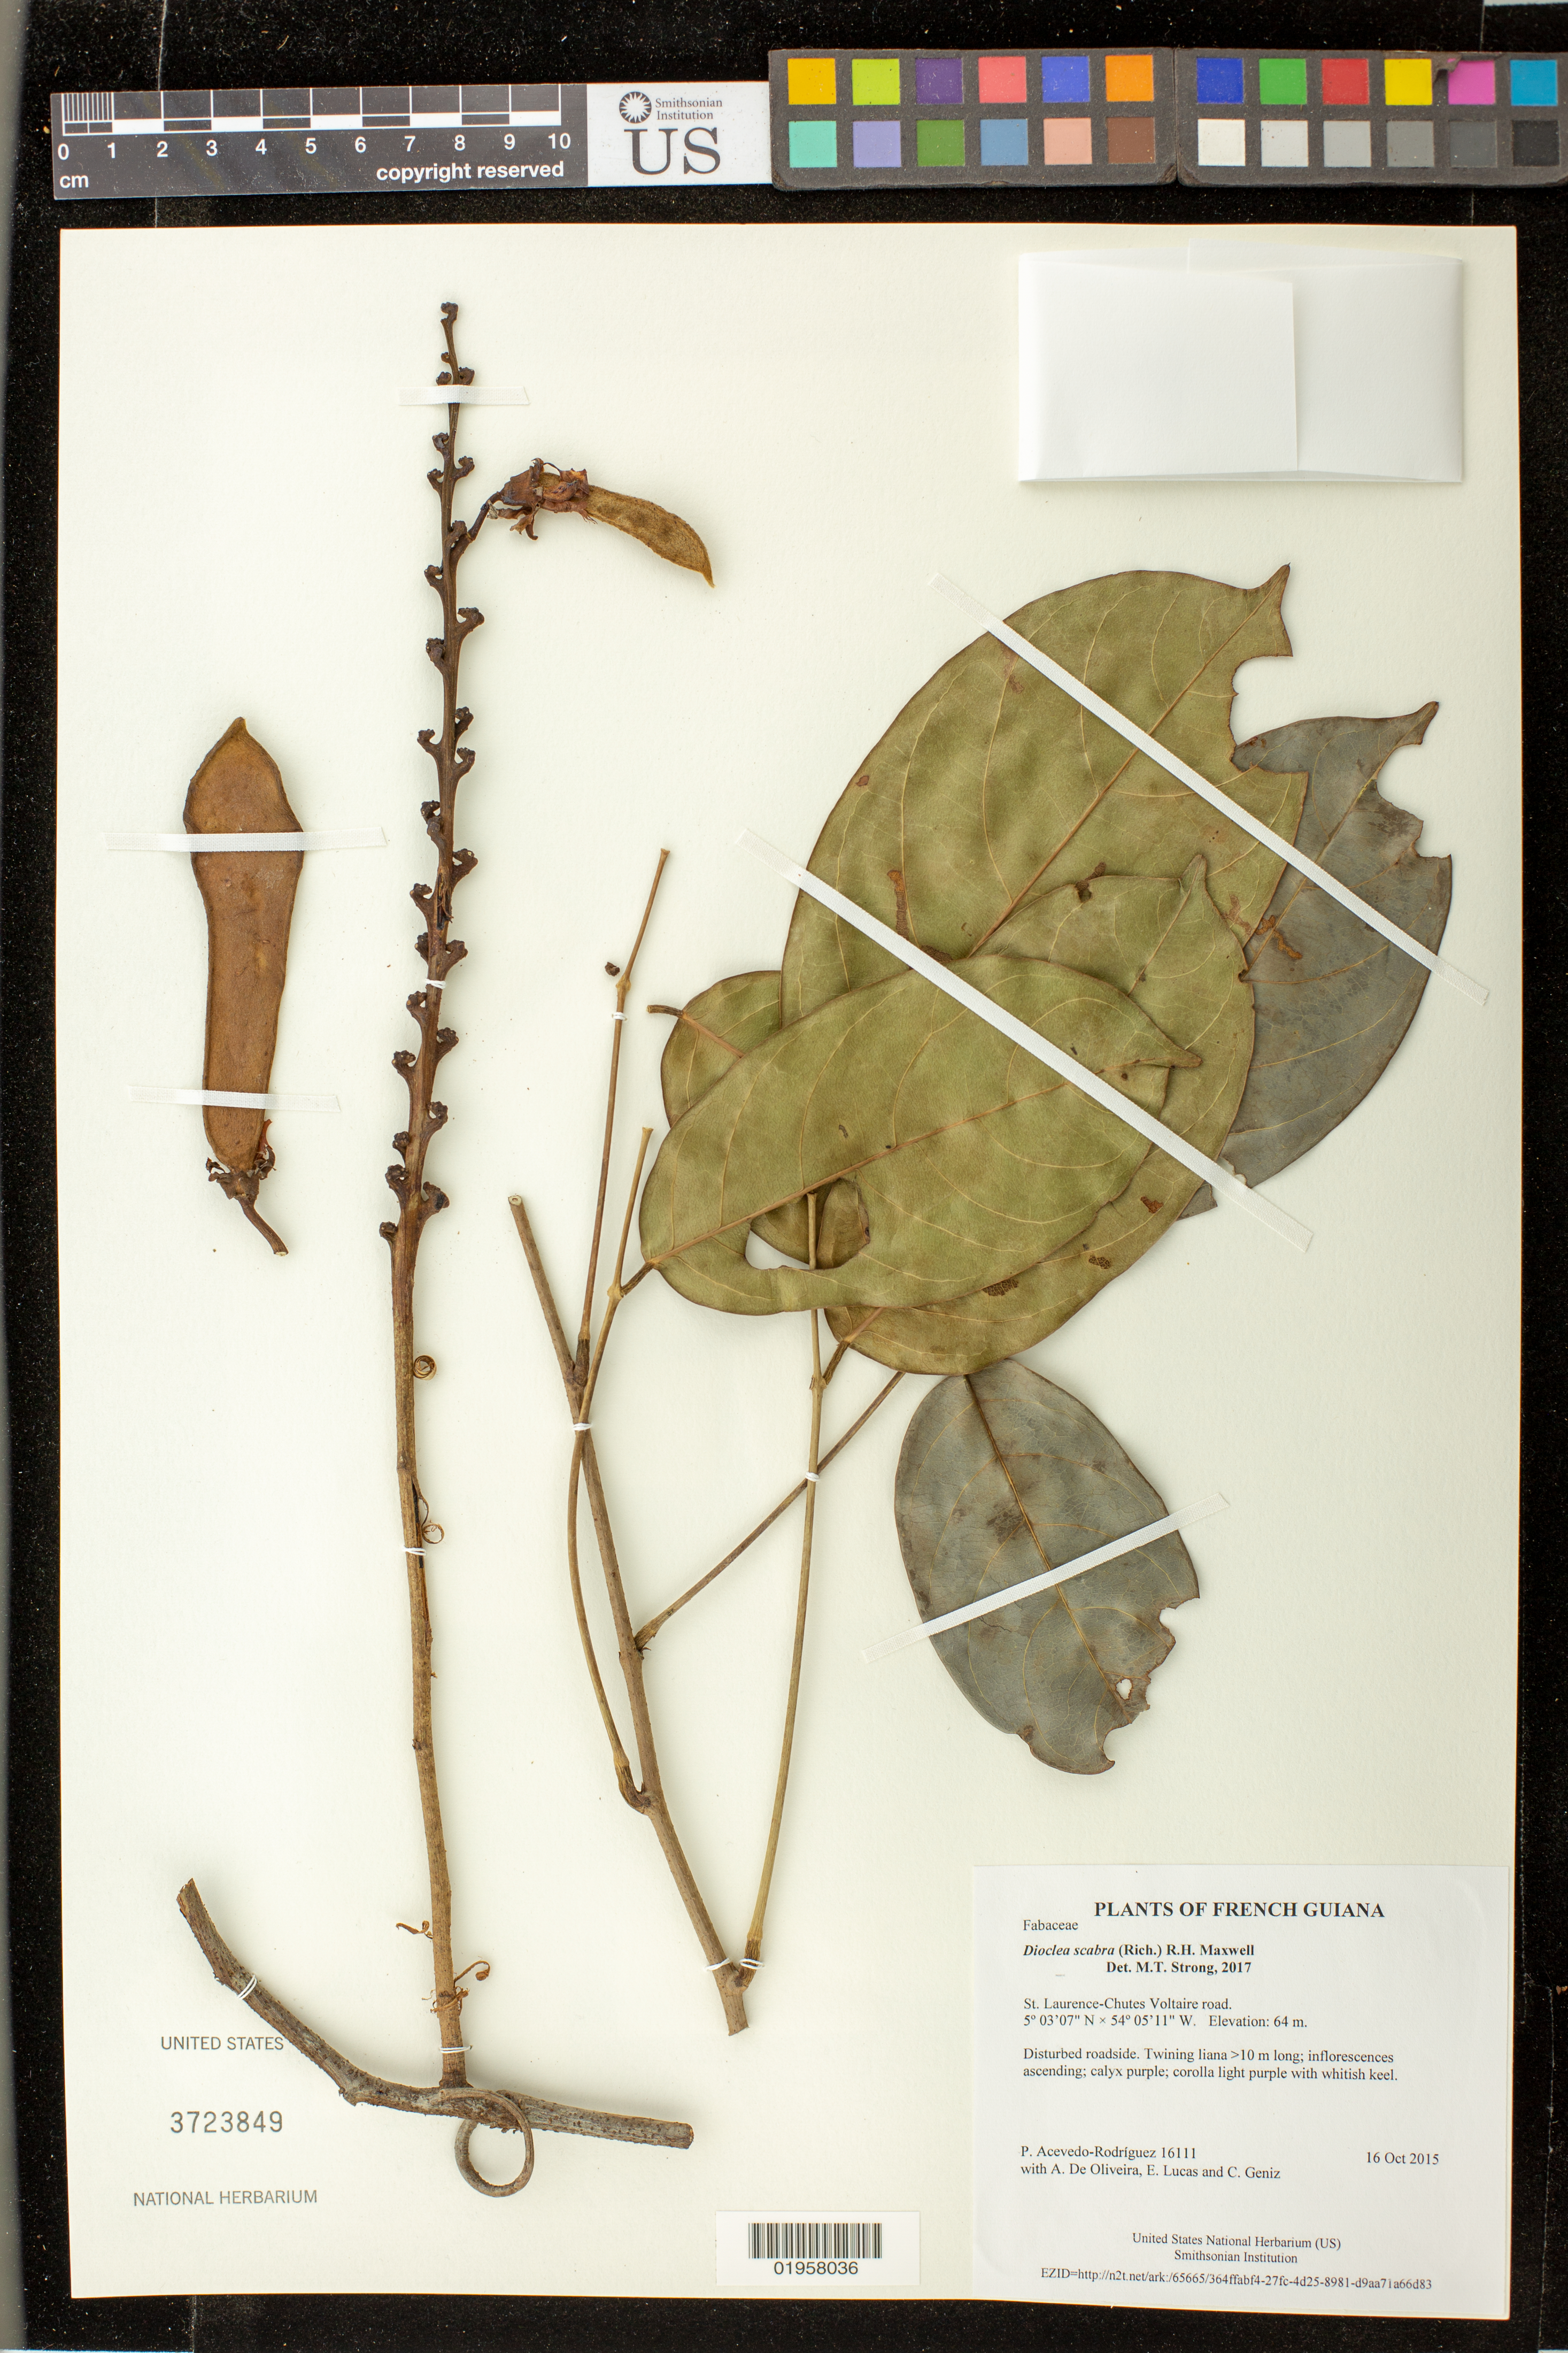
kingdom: Plantae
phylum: Tracheophyta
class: Magnoliopsida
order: Fabales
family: Fabaceae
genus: Macropsychanthus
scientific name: Macropsychanthus scaber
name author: (Rich.) L.P. Queiroz & Snak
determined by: Strong, Mark T., (BOT), Smithsonian Institution - National Museum of Natural History (UNITED STATES)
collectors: P. Acevedo-Rodr., A. De Oliveira, E. Lucas & C. Geniz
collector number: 16111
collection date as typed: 16 October 2015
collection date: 2015-10-16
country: French Guiana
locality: St. Laurence-Chutes Voltaire road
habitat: Disturbed roadside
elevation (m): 64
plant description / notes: US, NY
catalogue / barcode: US 3723849